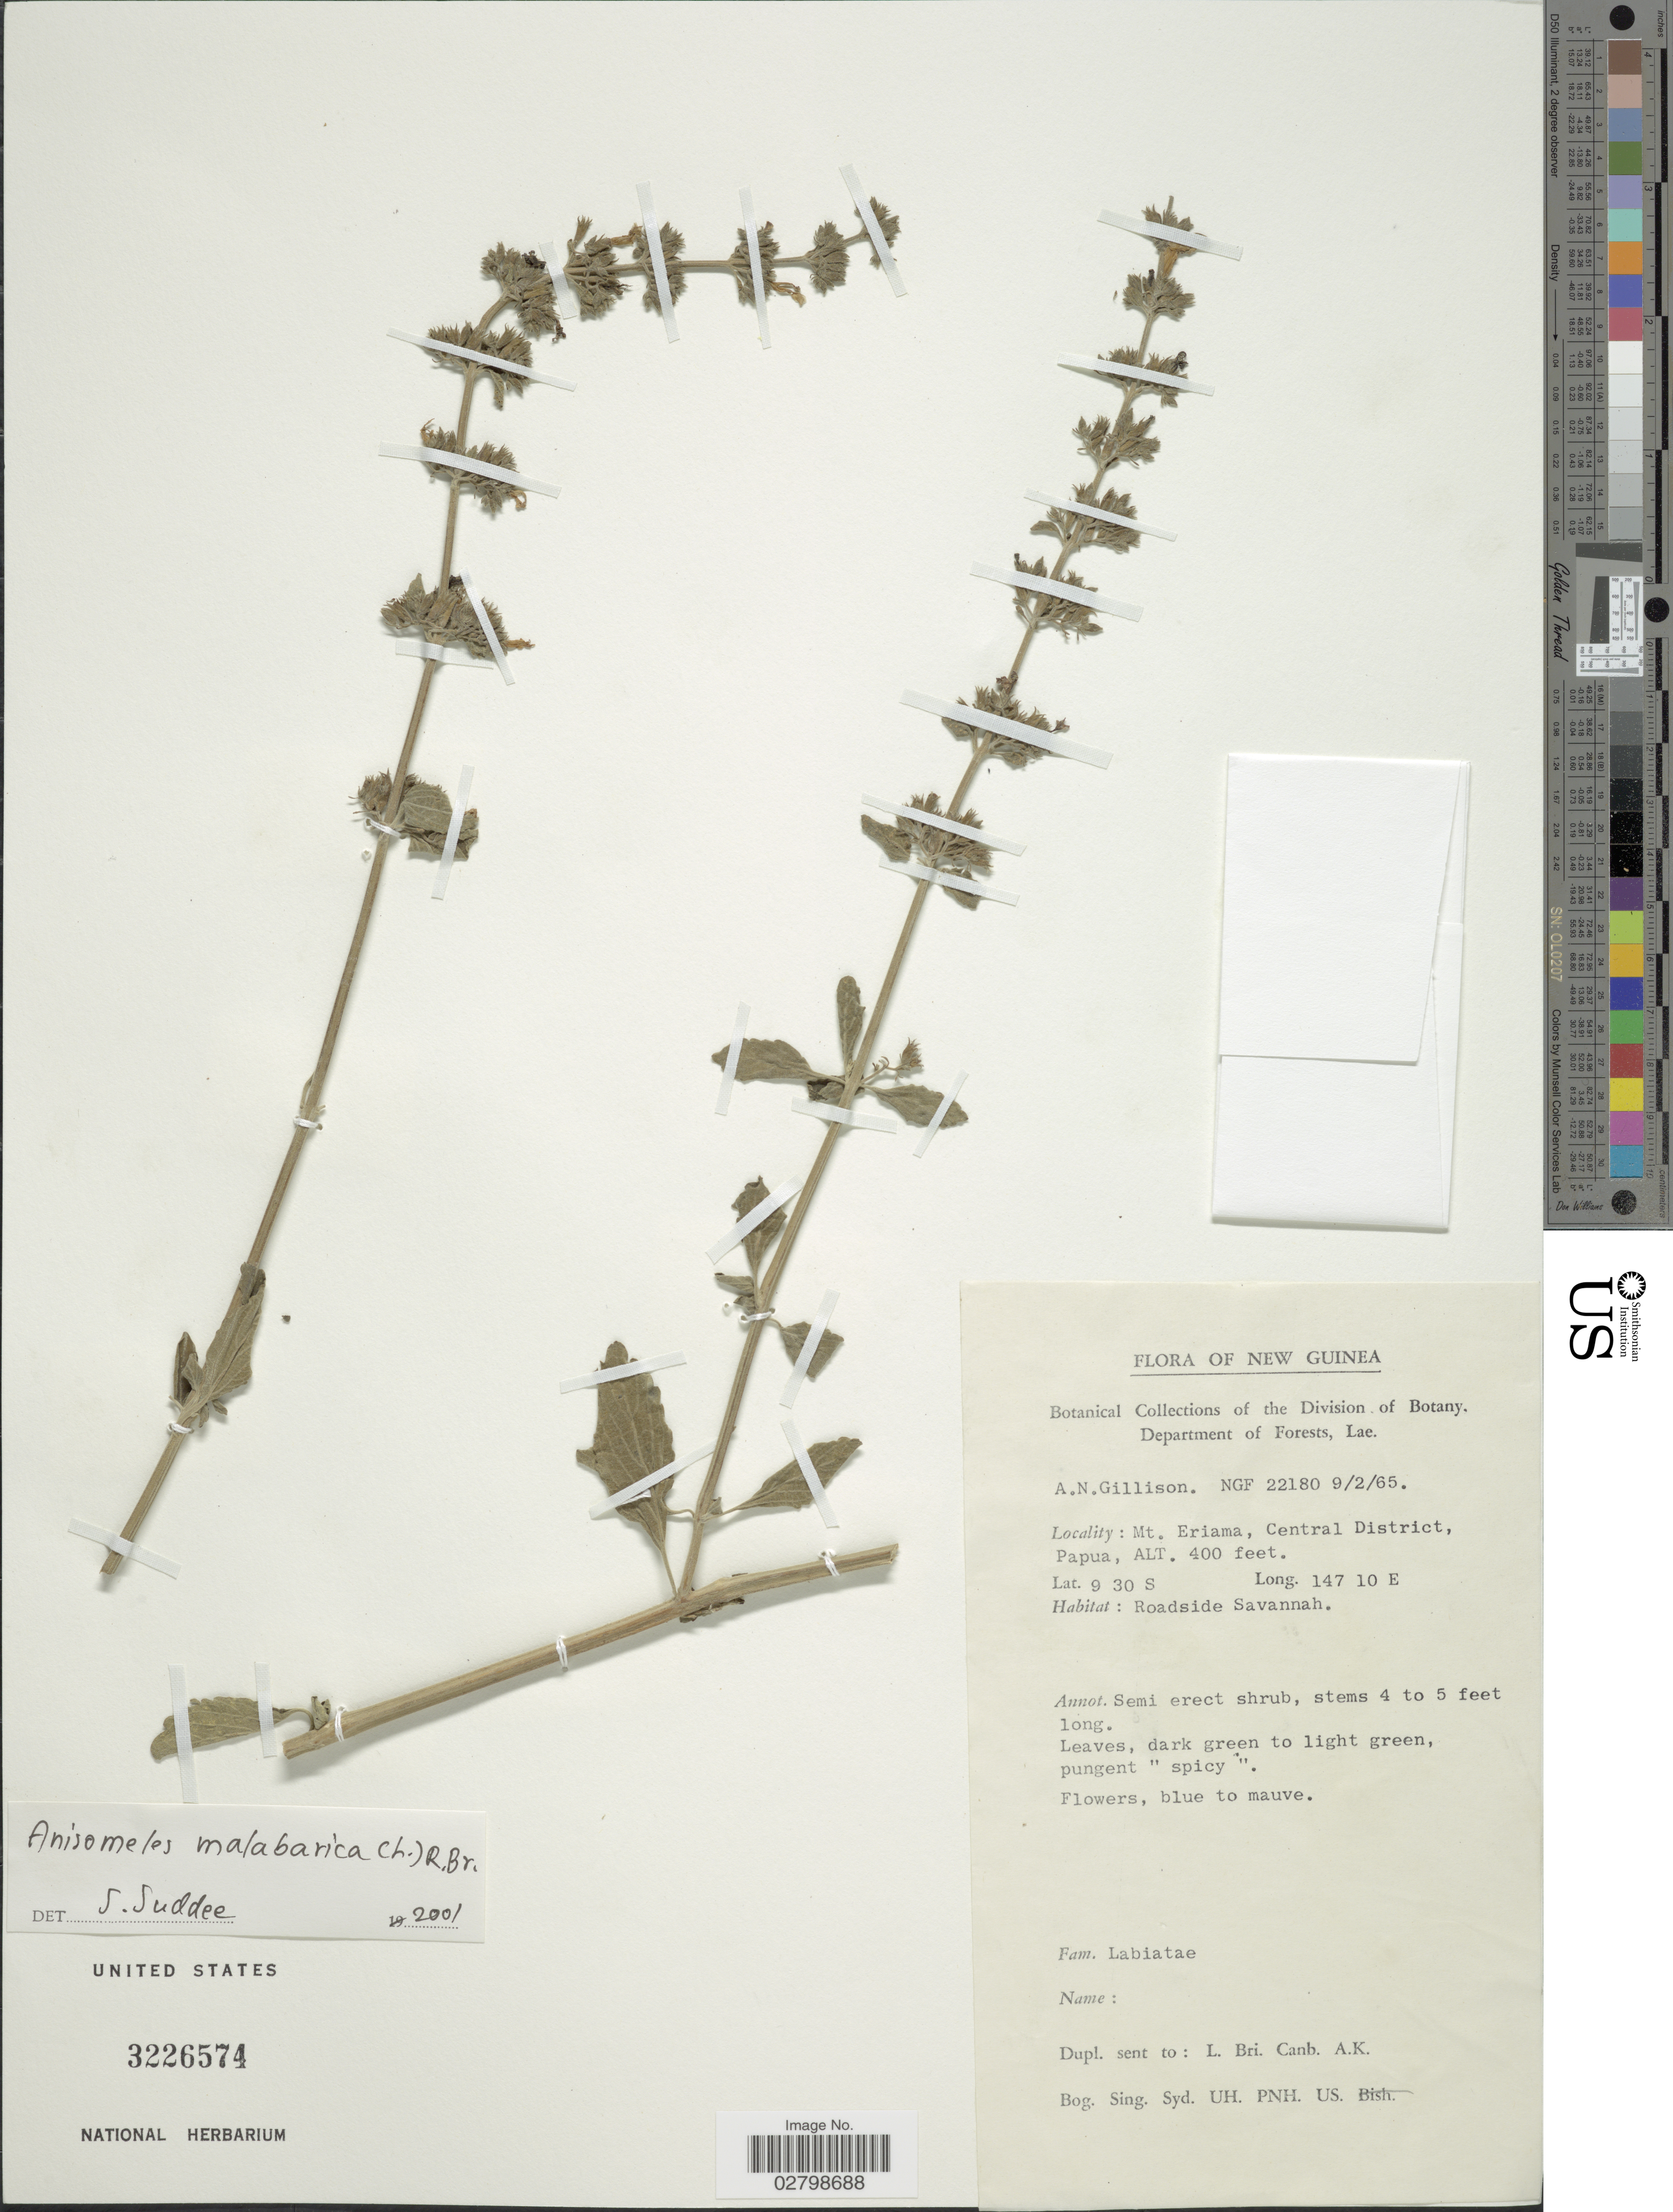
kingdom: Plantae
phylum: Tracheophyta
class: Magnoliopsida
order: Lamiales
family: Lamiaceae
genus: Anisomeles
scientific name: Anisomeles malabarica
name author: (L.) R. Br. ex Sims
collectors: A. Gillison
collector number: NGF22180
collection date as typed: Transcribed d/m/y: 9/2/65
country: Papua New Guinea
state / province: Central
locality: New Guinea, Mt. Eriama, Papua.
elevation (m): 122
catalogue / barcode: US 3226574